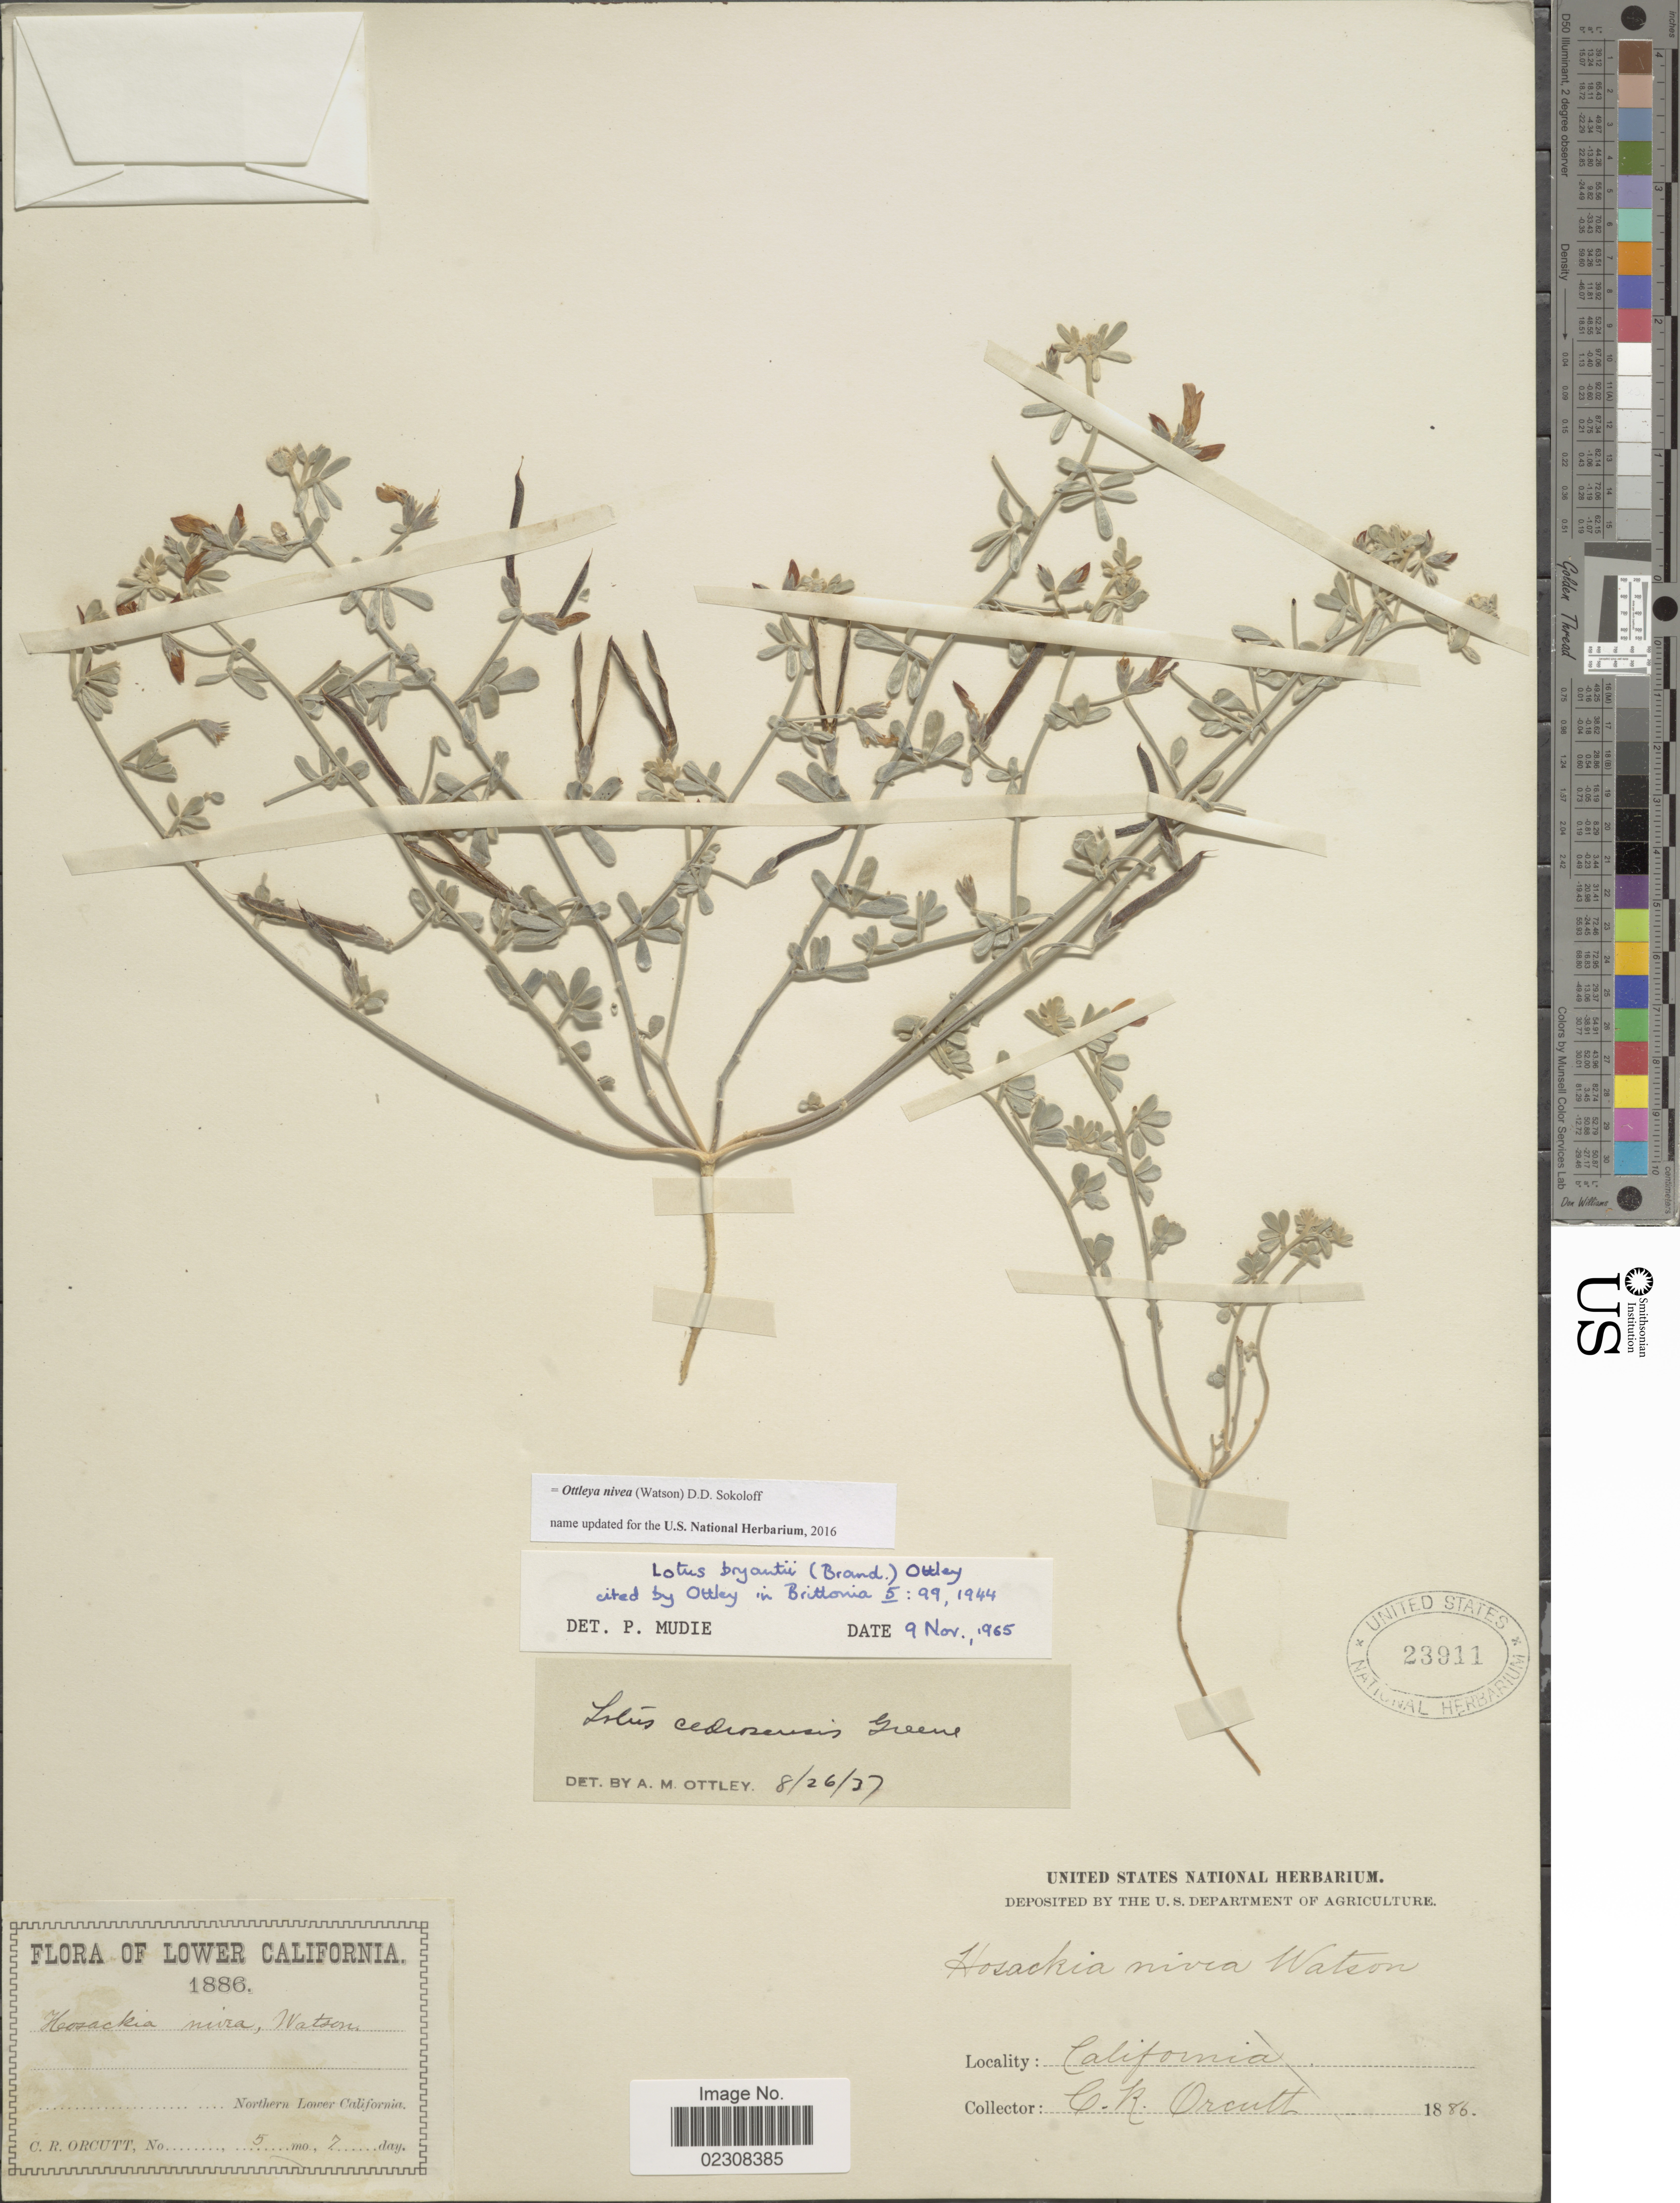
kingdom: Plantae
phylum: Tracheophyta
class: Magnoliopsida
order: Fabales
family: Fabaceae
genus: Ottleya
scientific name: Ottleya nivea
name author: (Watson) D.D. Sokoloff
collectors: C. R. Orcutt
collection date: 1886-05-07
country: Mexico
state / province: Baja California Norte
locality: Lower California, Northern Lower California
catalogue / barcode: US 23911